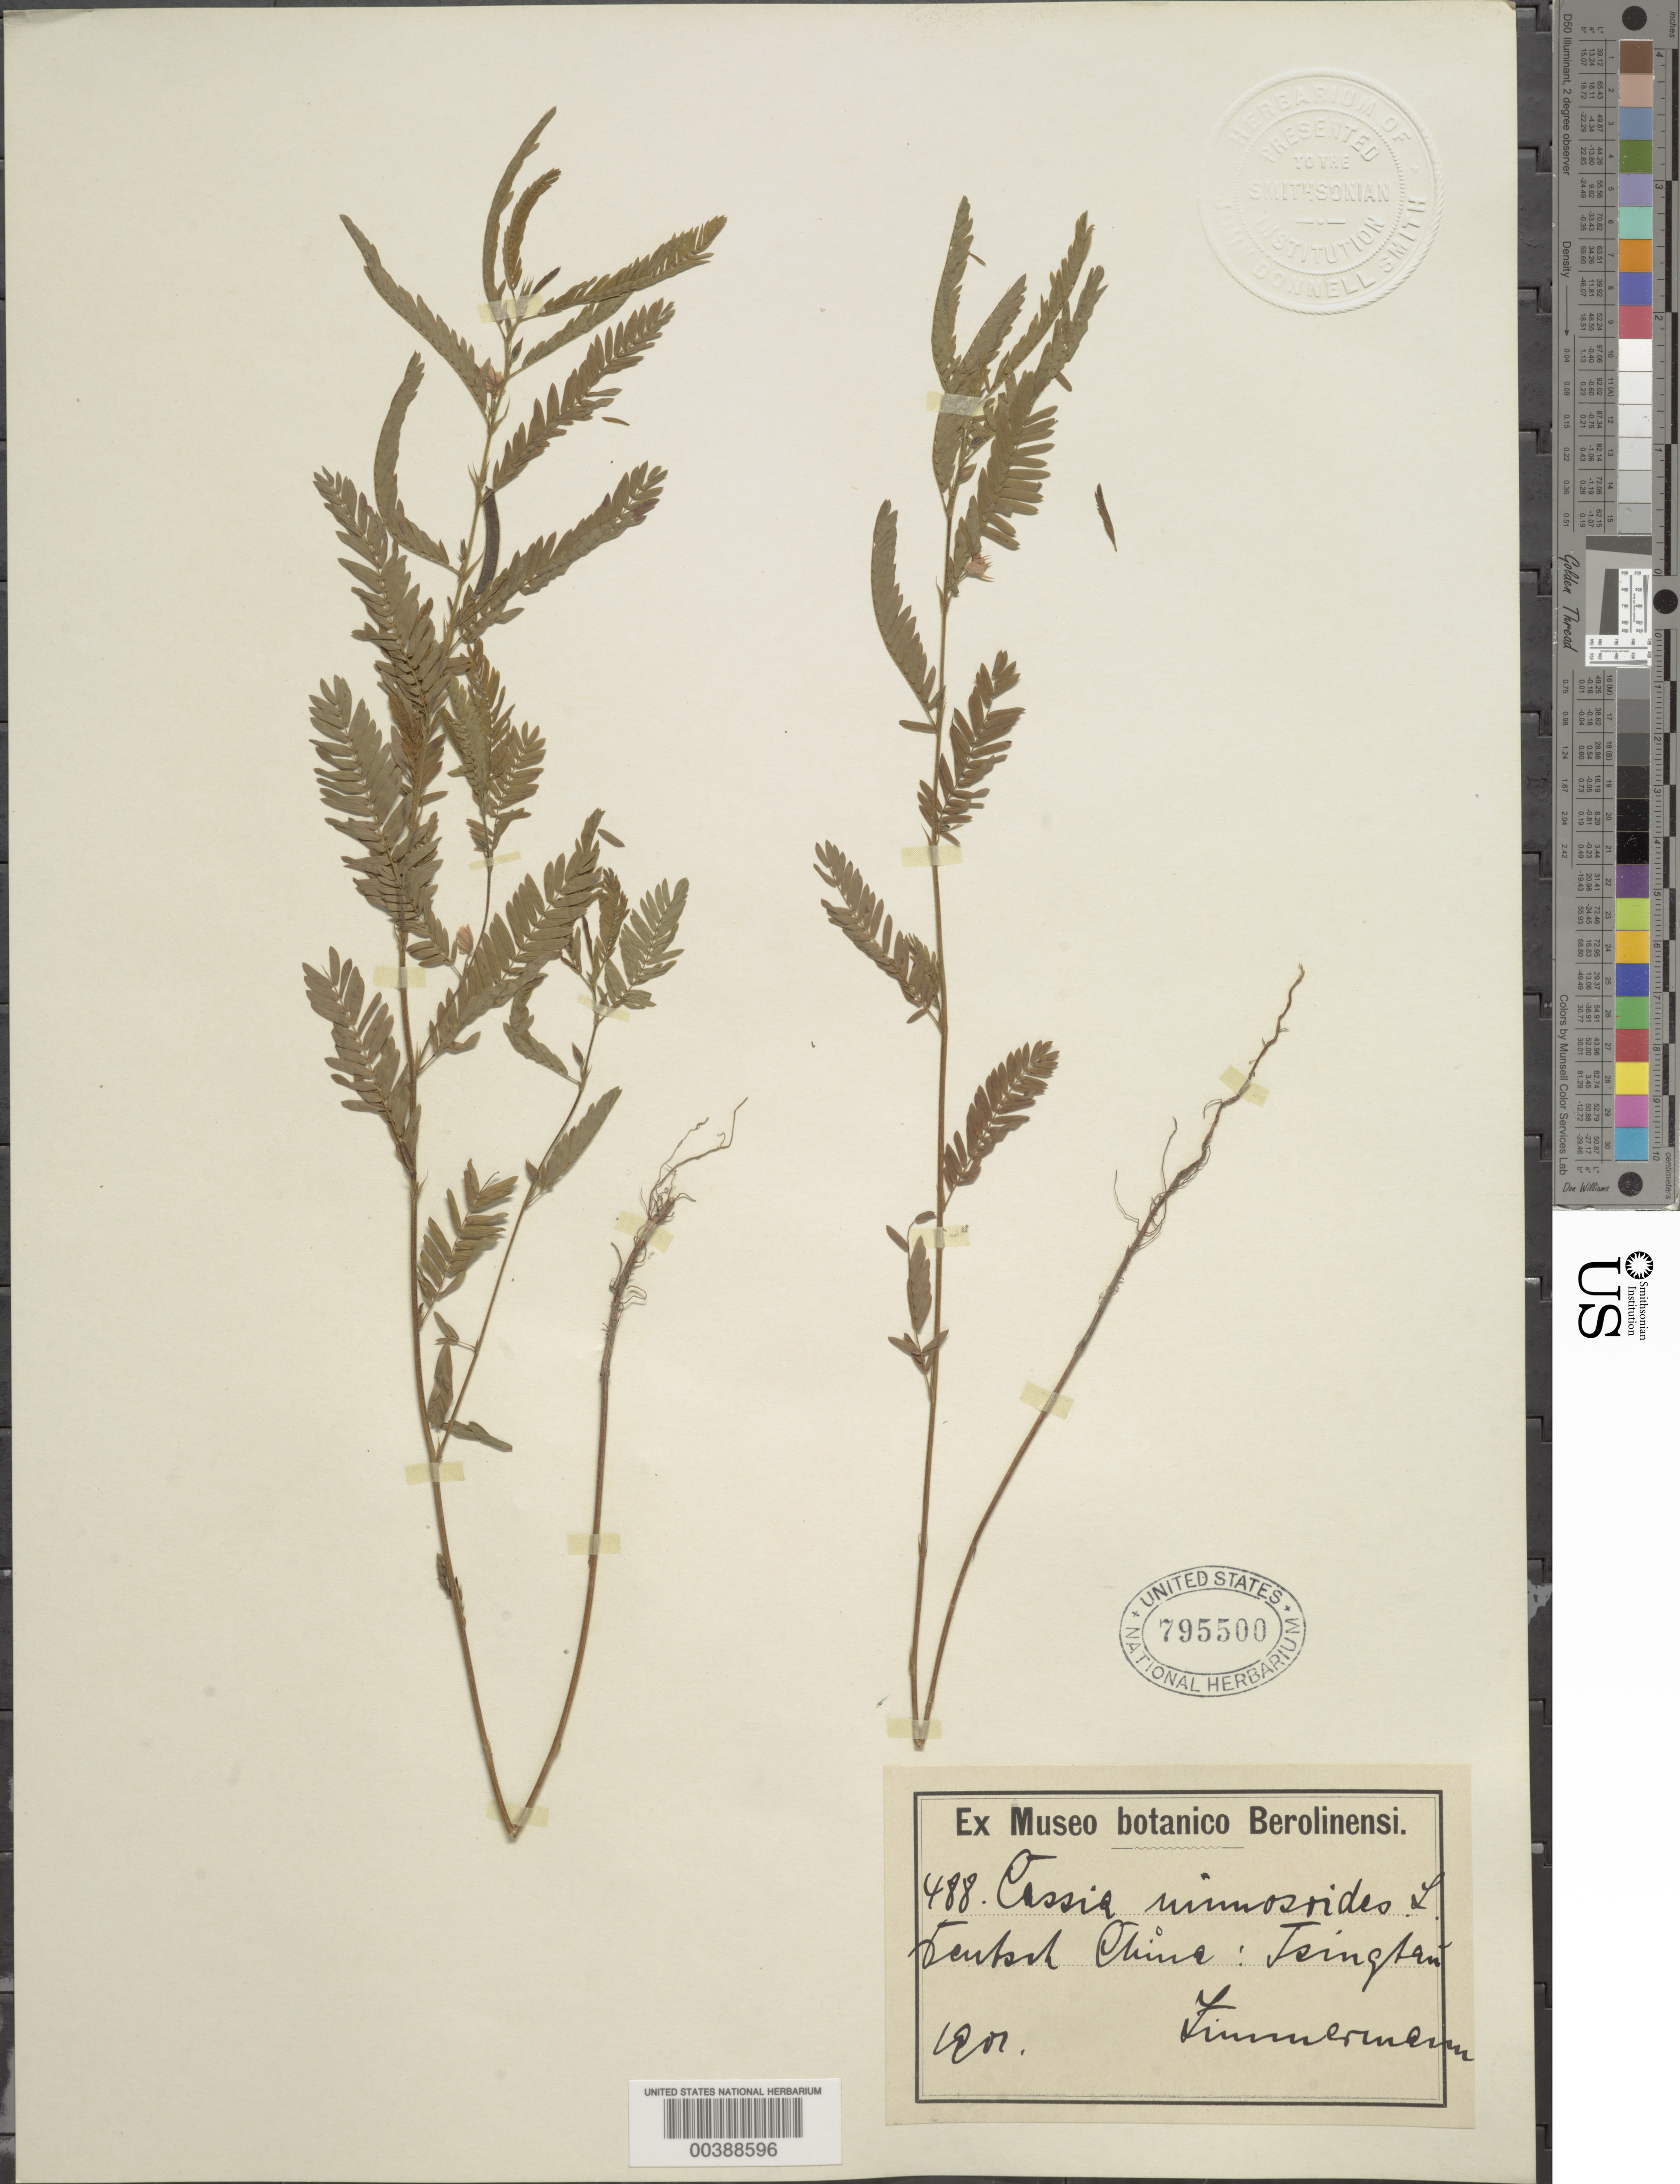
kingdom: Plantae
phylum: Tracheophyta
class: Magnoliopsida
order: Fabales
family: Fabaceae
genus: Chamaecrista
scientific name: Chamaecrista mimosoides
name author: (L.) Greene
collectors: R. Zimmermann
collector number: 488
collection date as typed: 1901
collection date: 1901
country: China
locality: Tsingtan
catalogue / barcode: US 795500